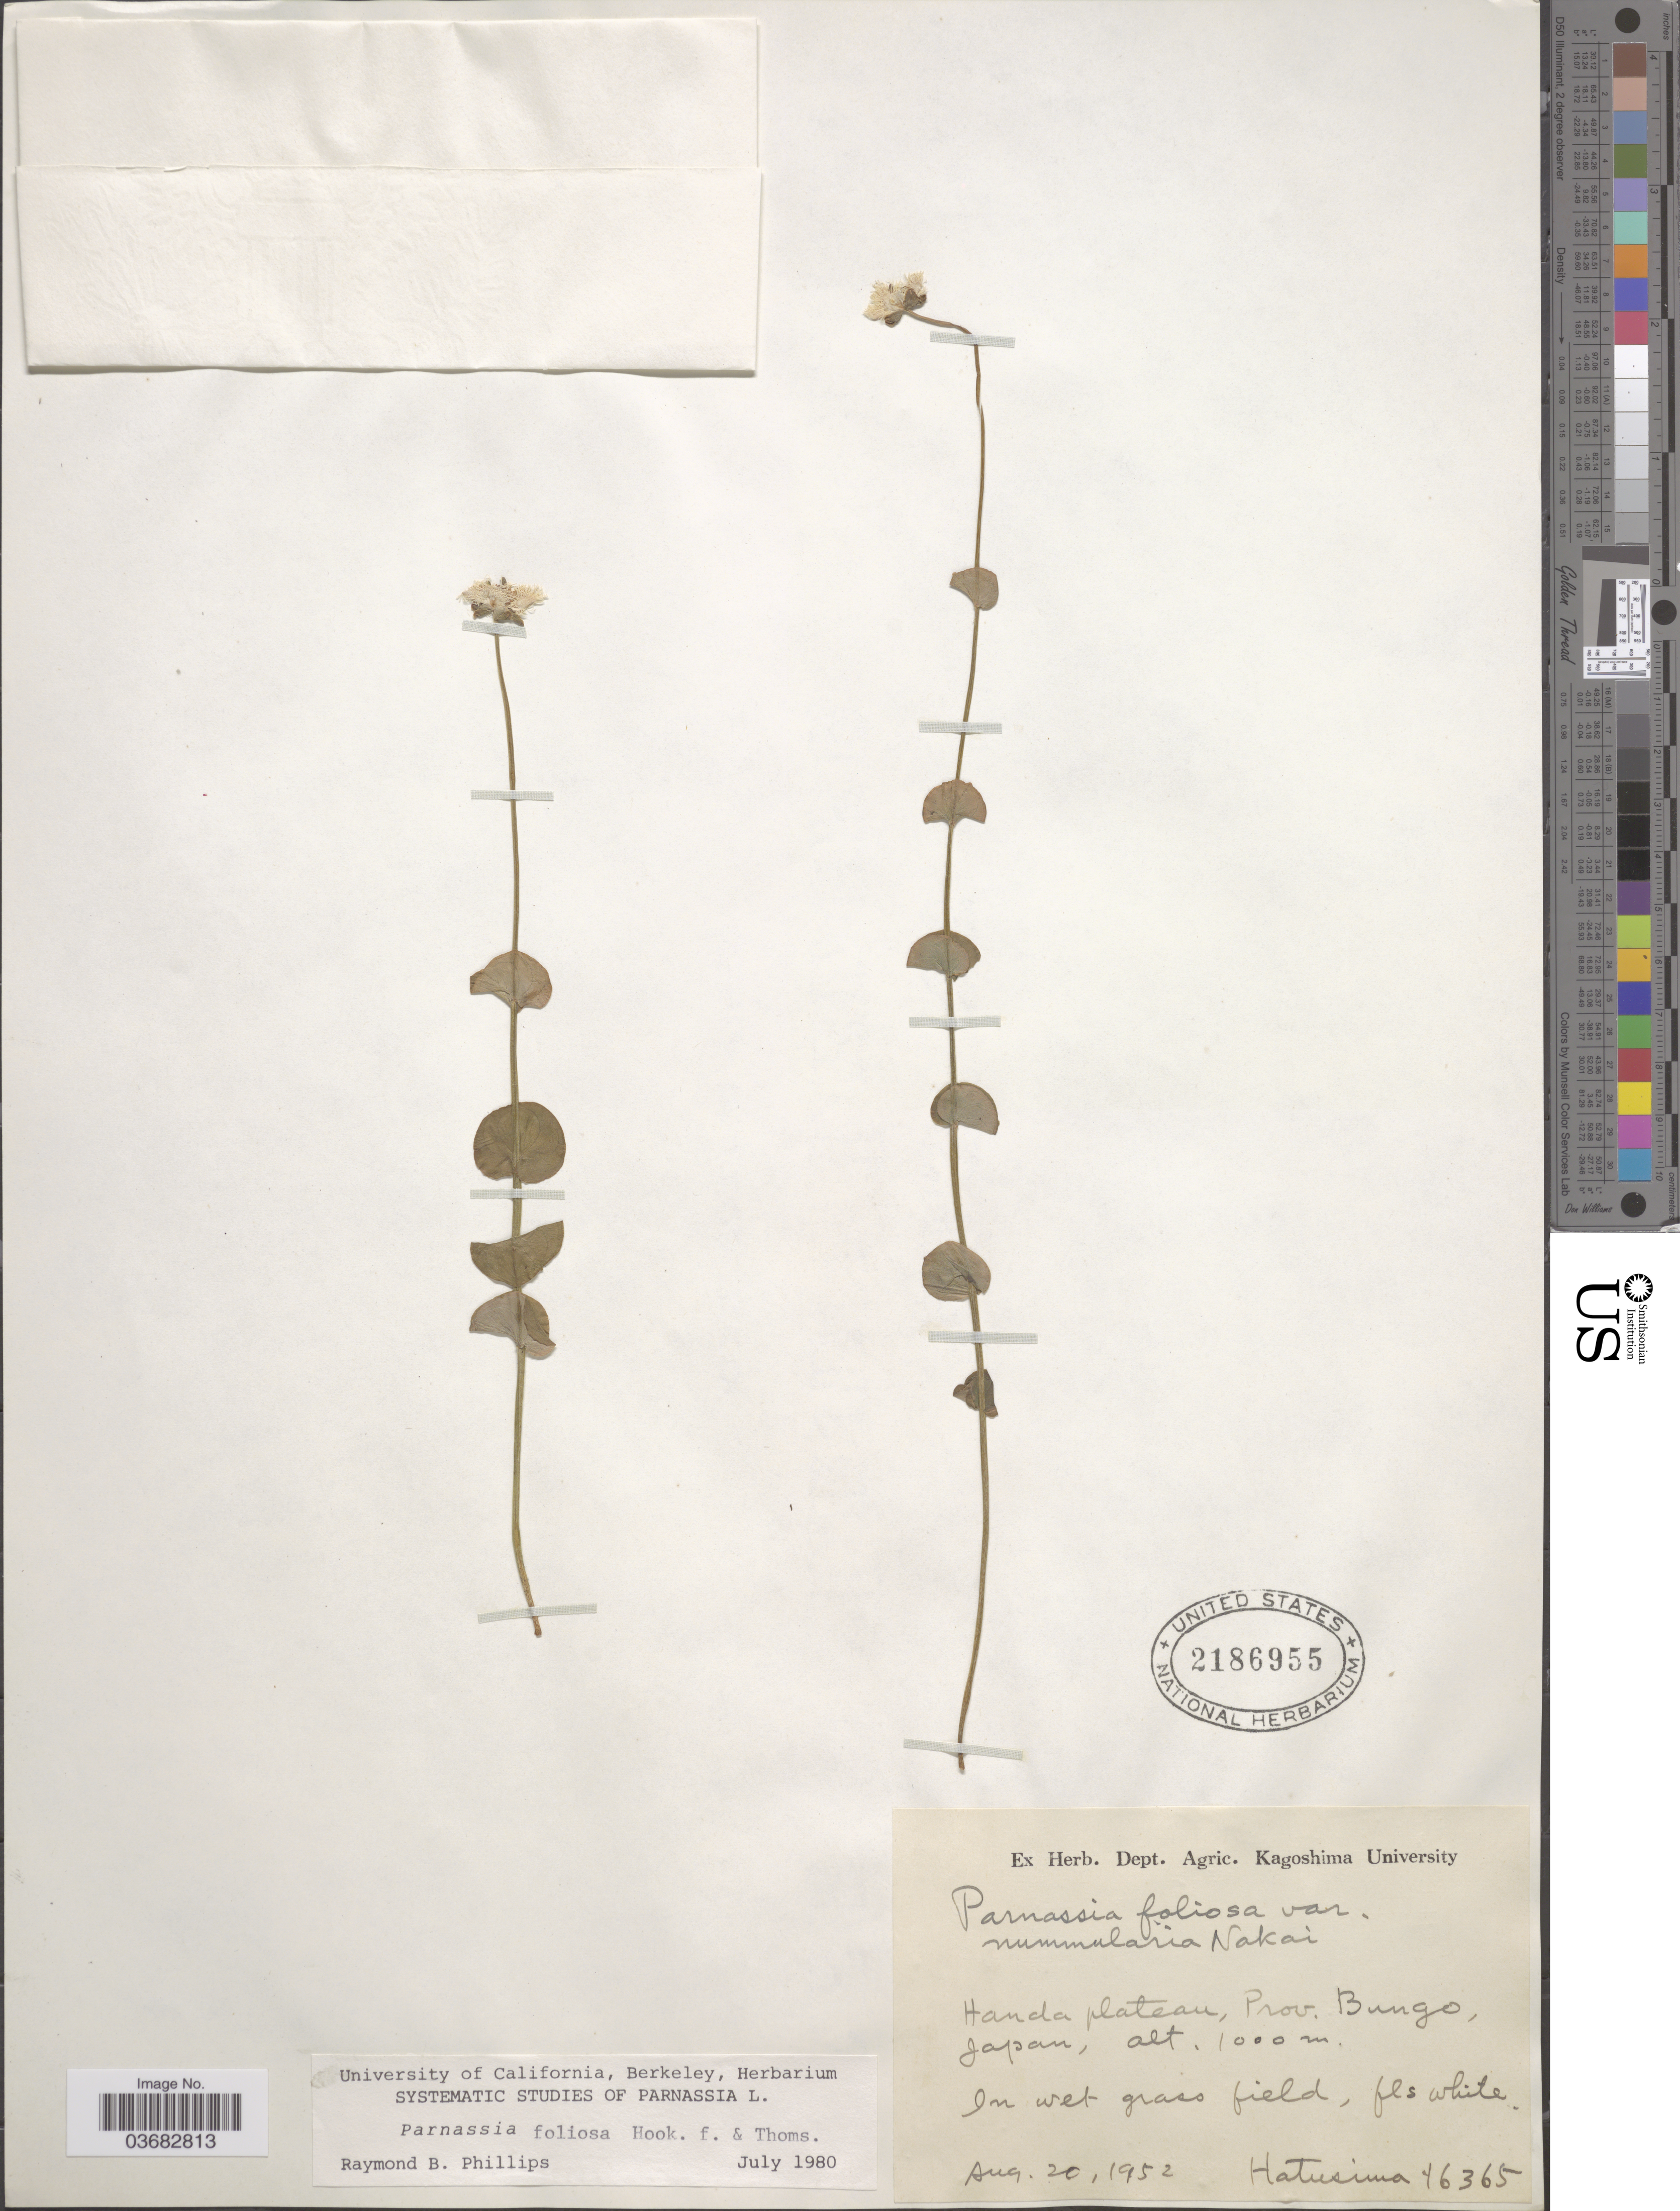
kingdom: Plantae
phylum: Tracheophyta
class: Magnoliopsida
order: Celastrales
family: Parnassiaceae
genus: Parnassia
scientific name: Parnassia foliosa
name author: Hook. f. & Thomson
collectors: -. Hatusima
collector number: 46365*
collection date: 1952-08-20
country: Japan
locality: Handa plateau, Prov. Bungo. In wet grass field.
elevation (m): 1000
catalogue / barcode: US 2186955